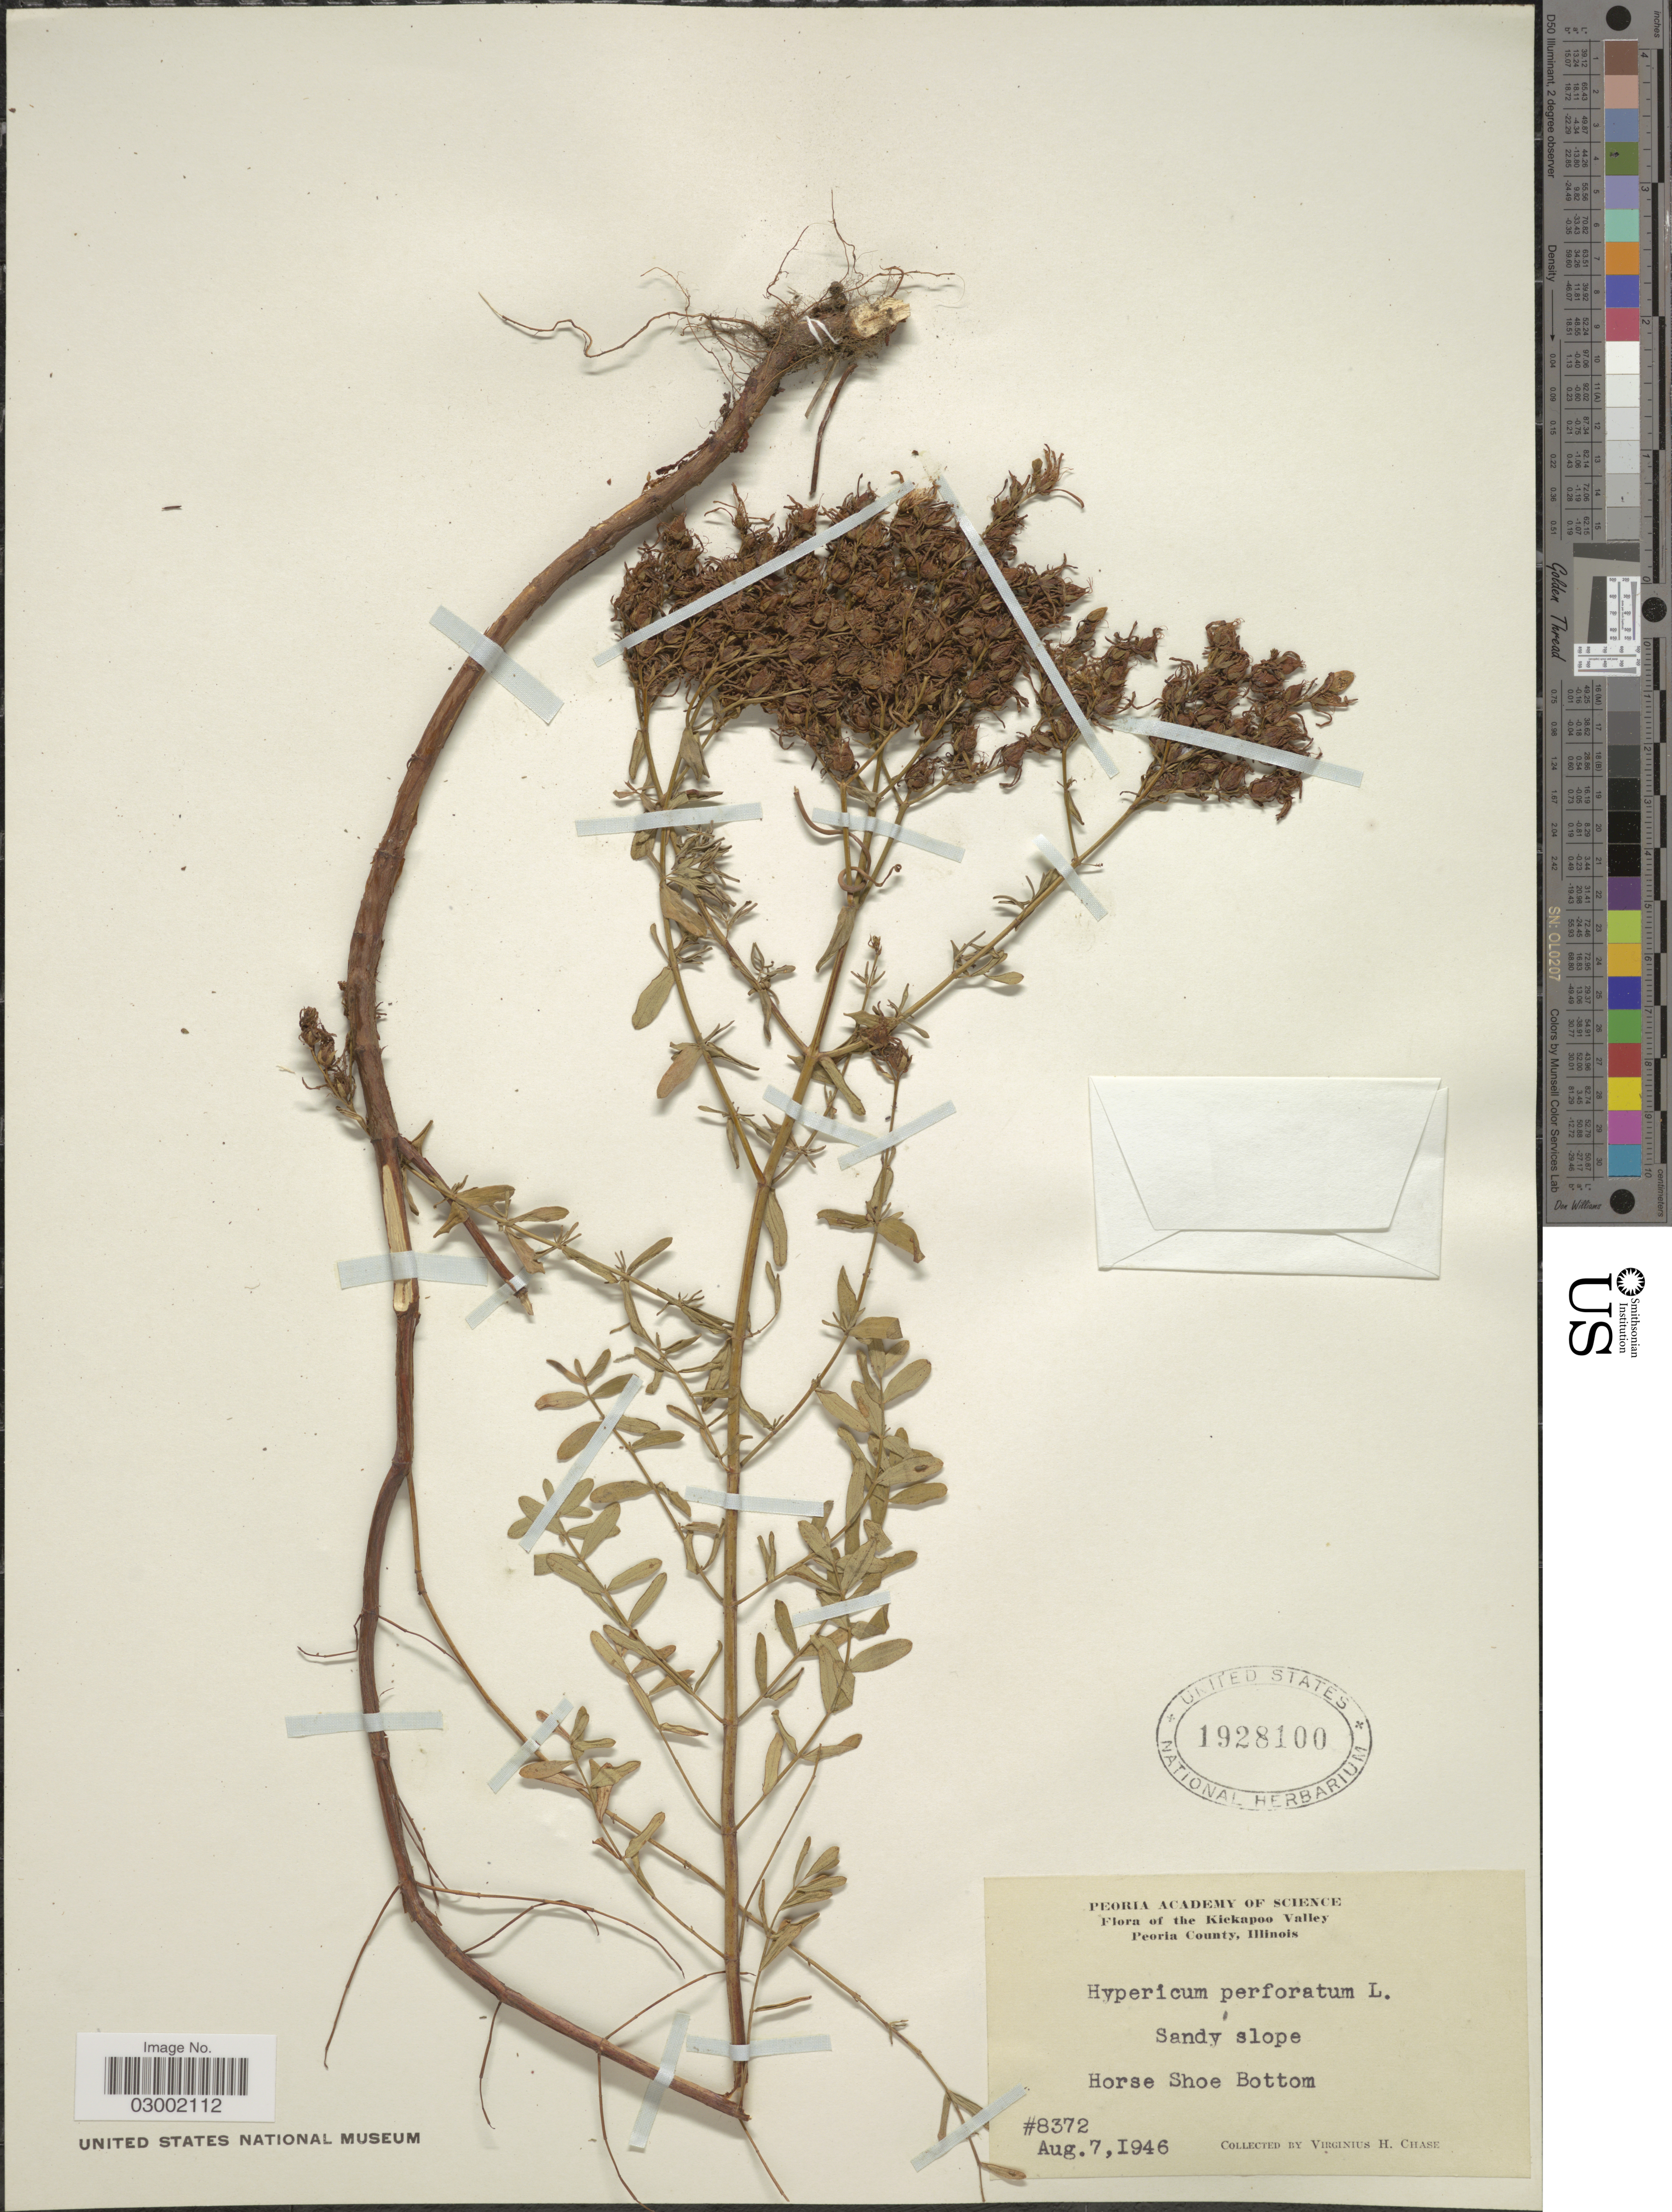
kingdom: Plantae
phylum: Tracheophyta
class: Magnoliopsida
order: Malpighiales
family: Hypericaceae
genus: Hypericum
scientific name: Hypericum perforatum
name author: L.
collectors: V. H. Chase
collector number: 8372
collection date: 1946-08-07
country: United States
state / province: Illinois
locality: Kickapoo Valley. Peoria County, Illinois. Sandy slope, Horse Shoe Bottom.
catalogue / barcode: US 1928100